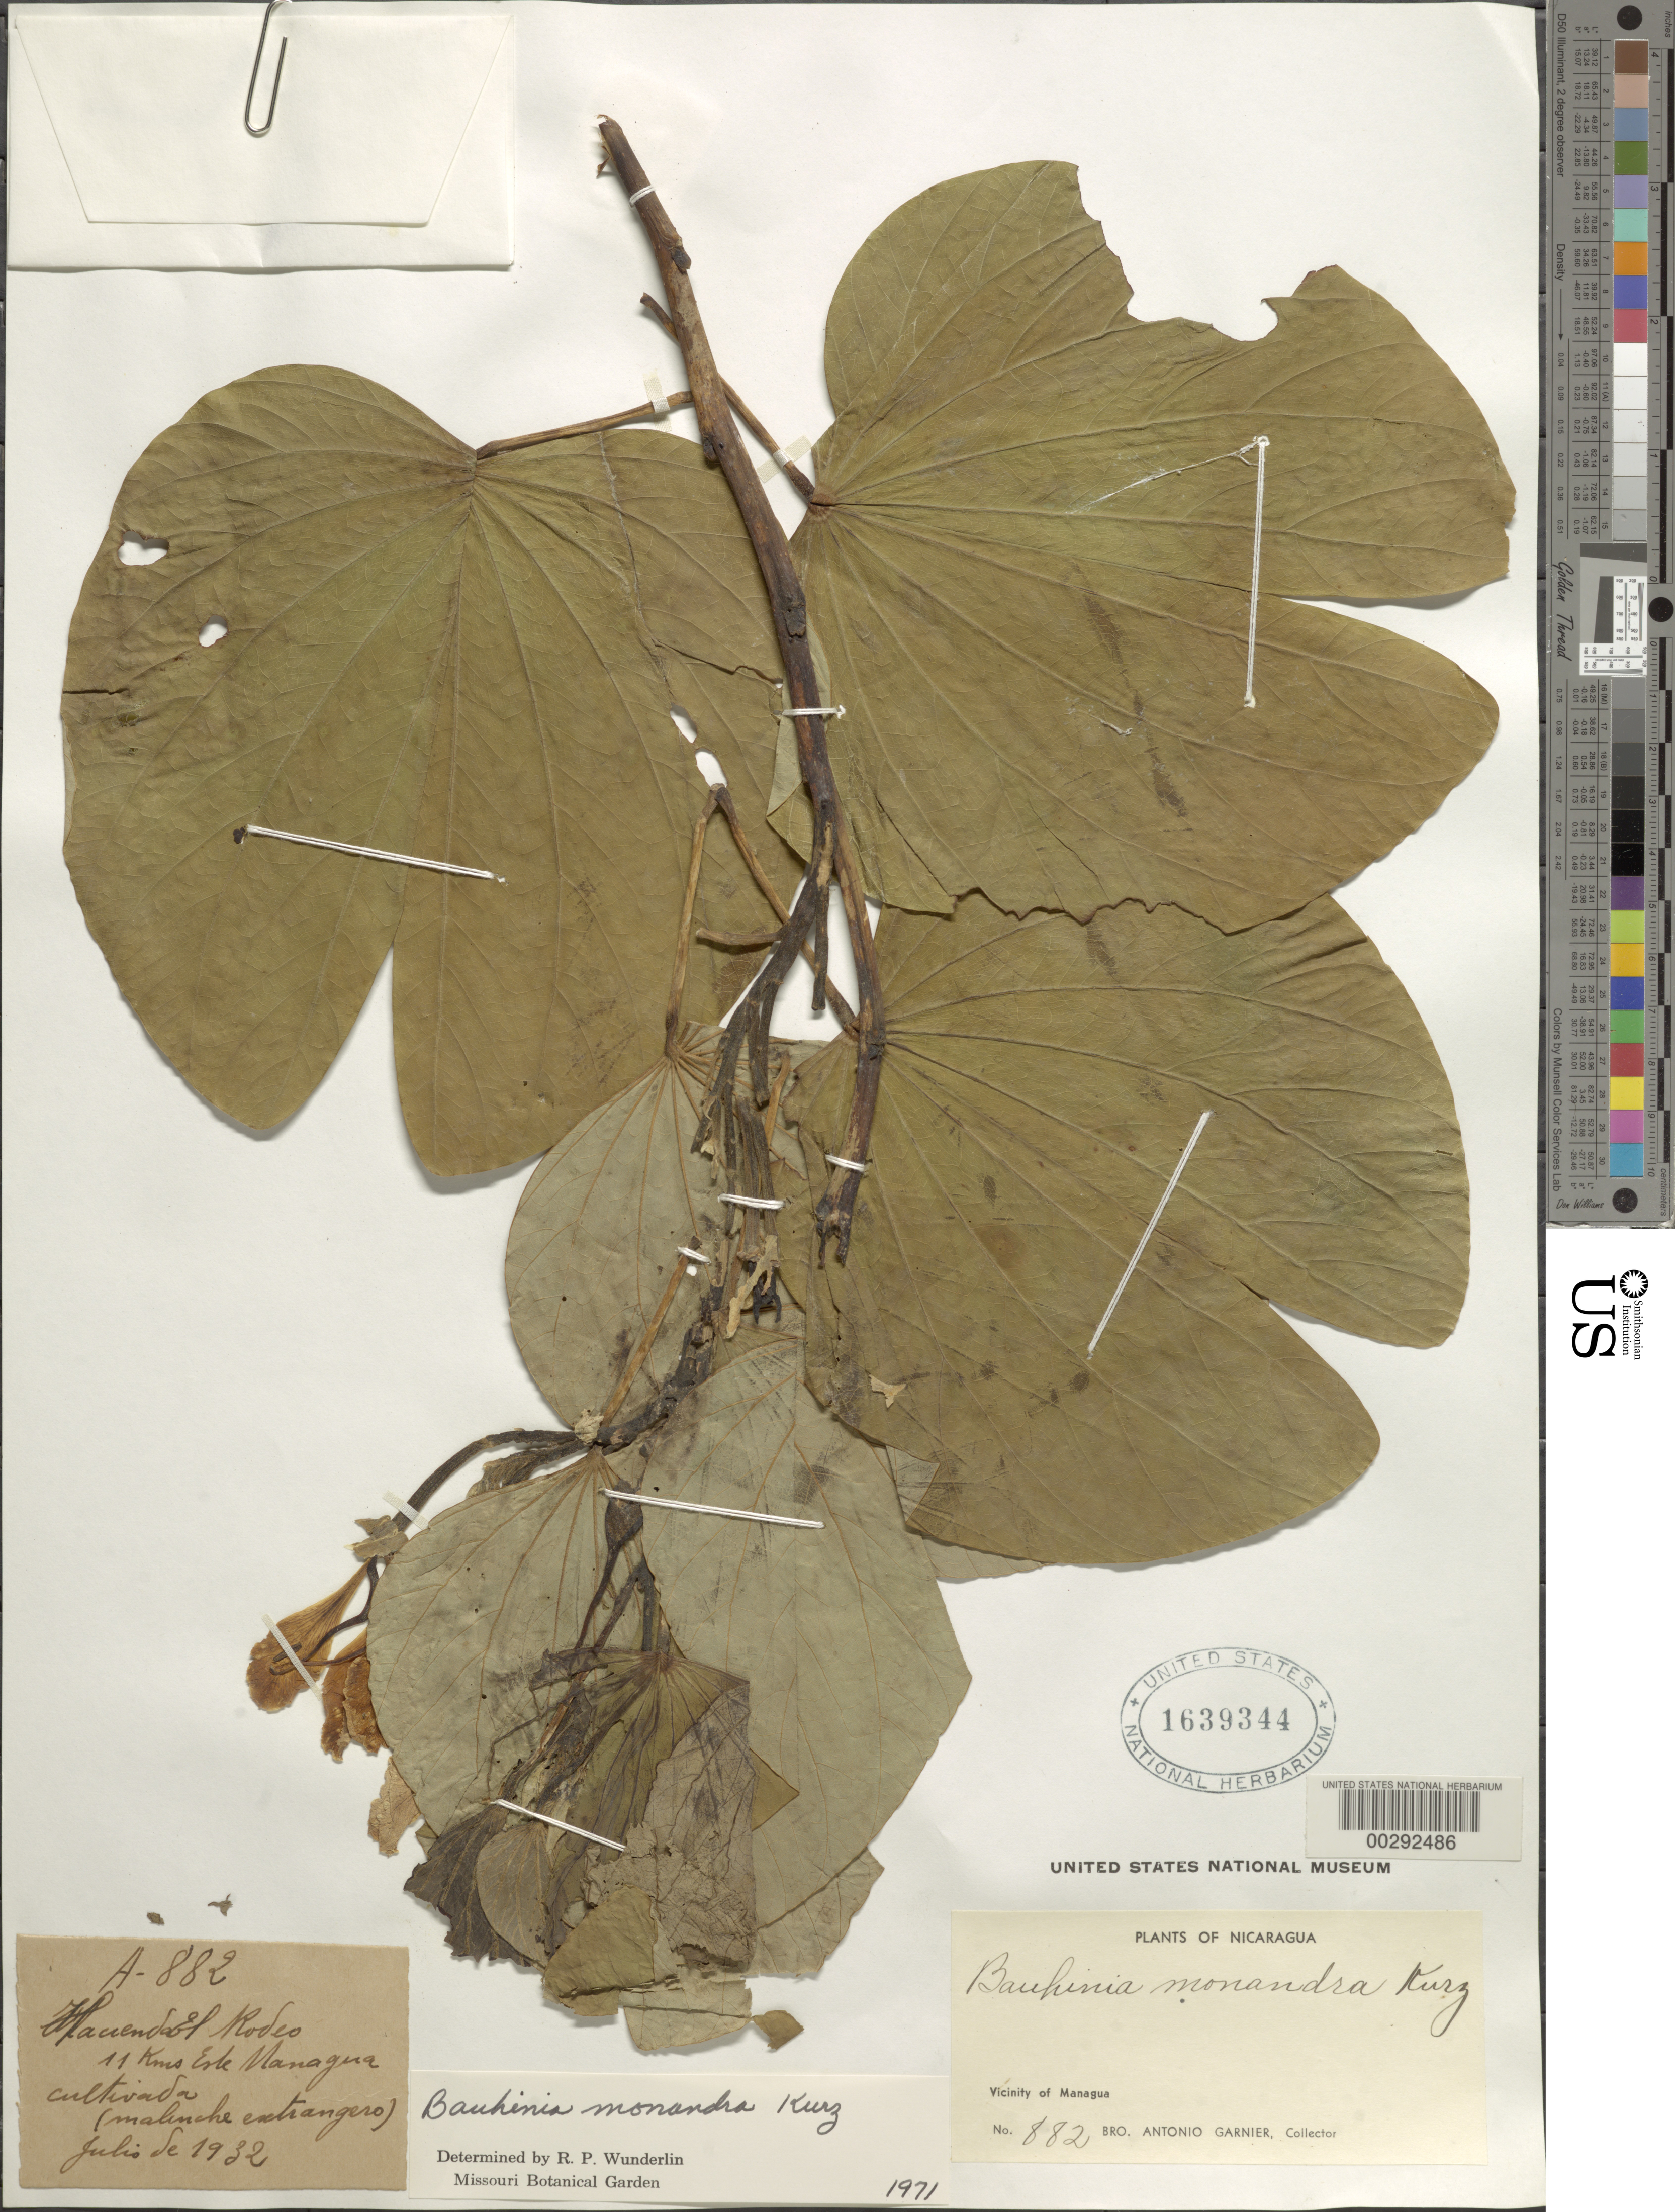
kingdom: Plantae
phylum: Tracheophyta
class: Magnoliopsida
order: Fabales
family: Fabaceae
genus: Bauhinia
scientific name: Bauhinia monandra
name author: Kurz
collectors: Bro. A. Garnier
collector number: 882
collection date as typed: Jul 1932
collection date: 1932-07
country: Nicaragua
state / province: Managua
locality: Hacienda el rodeo, 11 km e managua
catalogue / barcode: US 1639344